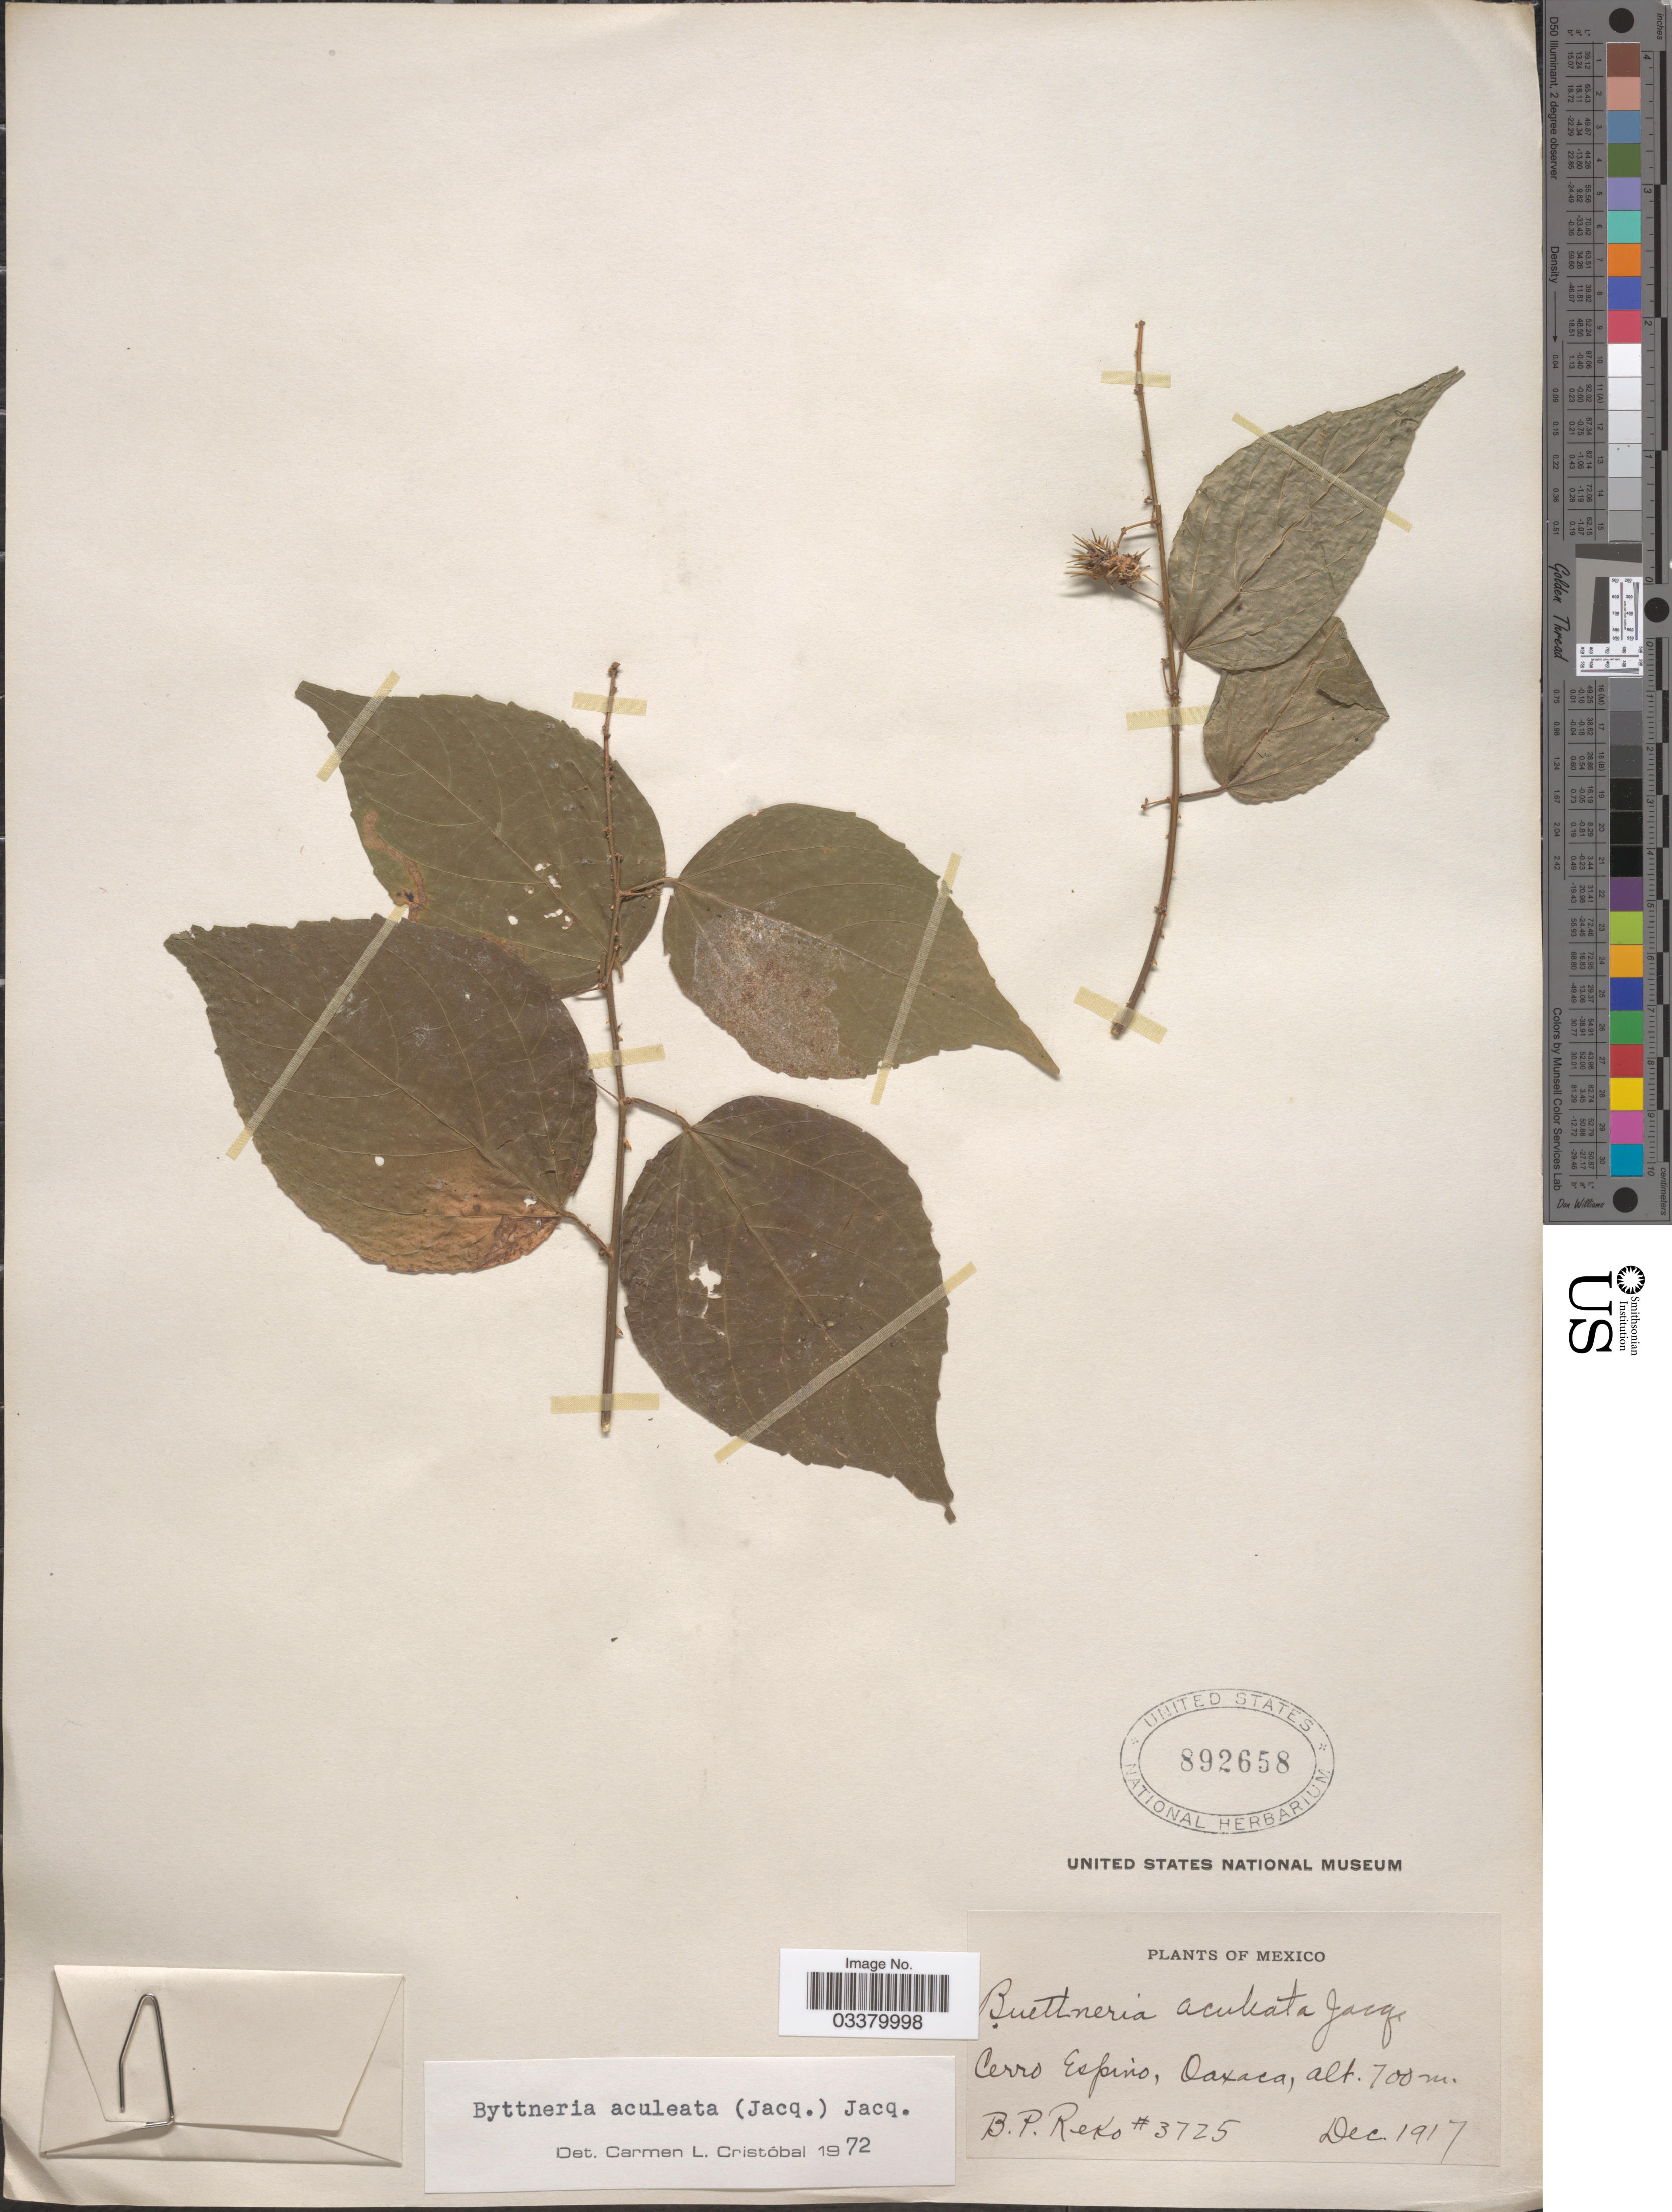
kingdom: Plantae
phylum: Tracheophyta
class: Magnoliopsida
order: Malvales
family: Malvaceae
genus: Byttneria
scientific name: Byttneria aculeata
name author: (Jacq.) Jacq.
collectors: B. P. Reko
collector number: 3725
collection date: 1917-12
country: Mexico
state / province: Oaxaca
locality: Cerro Espino.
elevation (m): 700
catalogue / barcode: US 892658